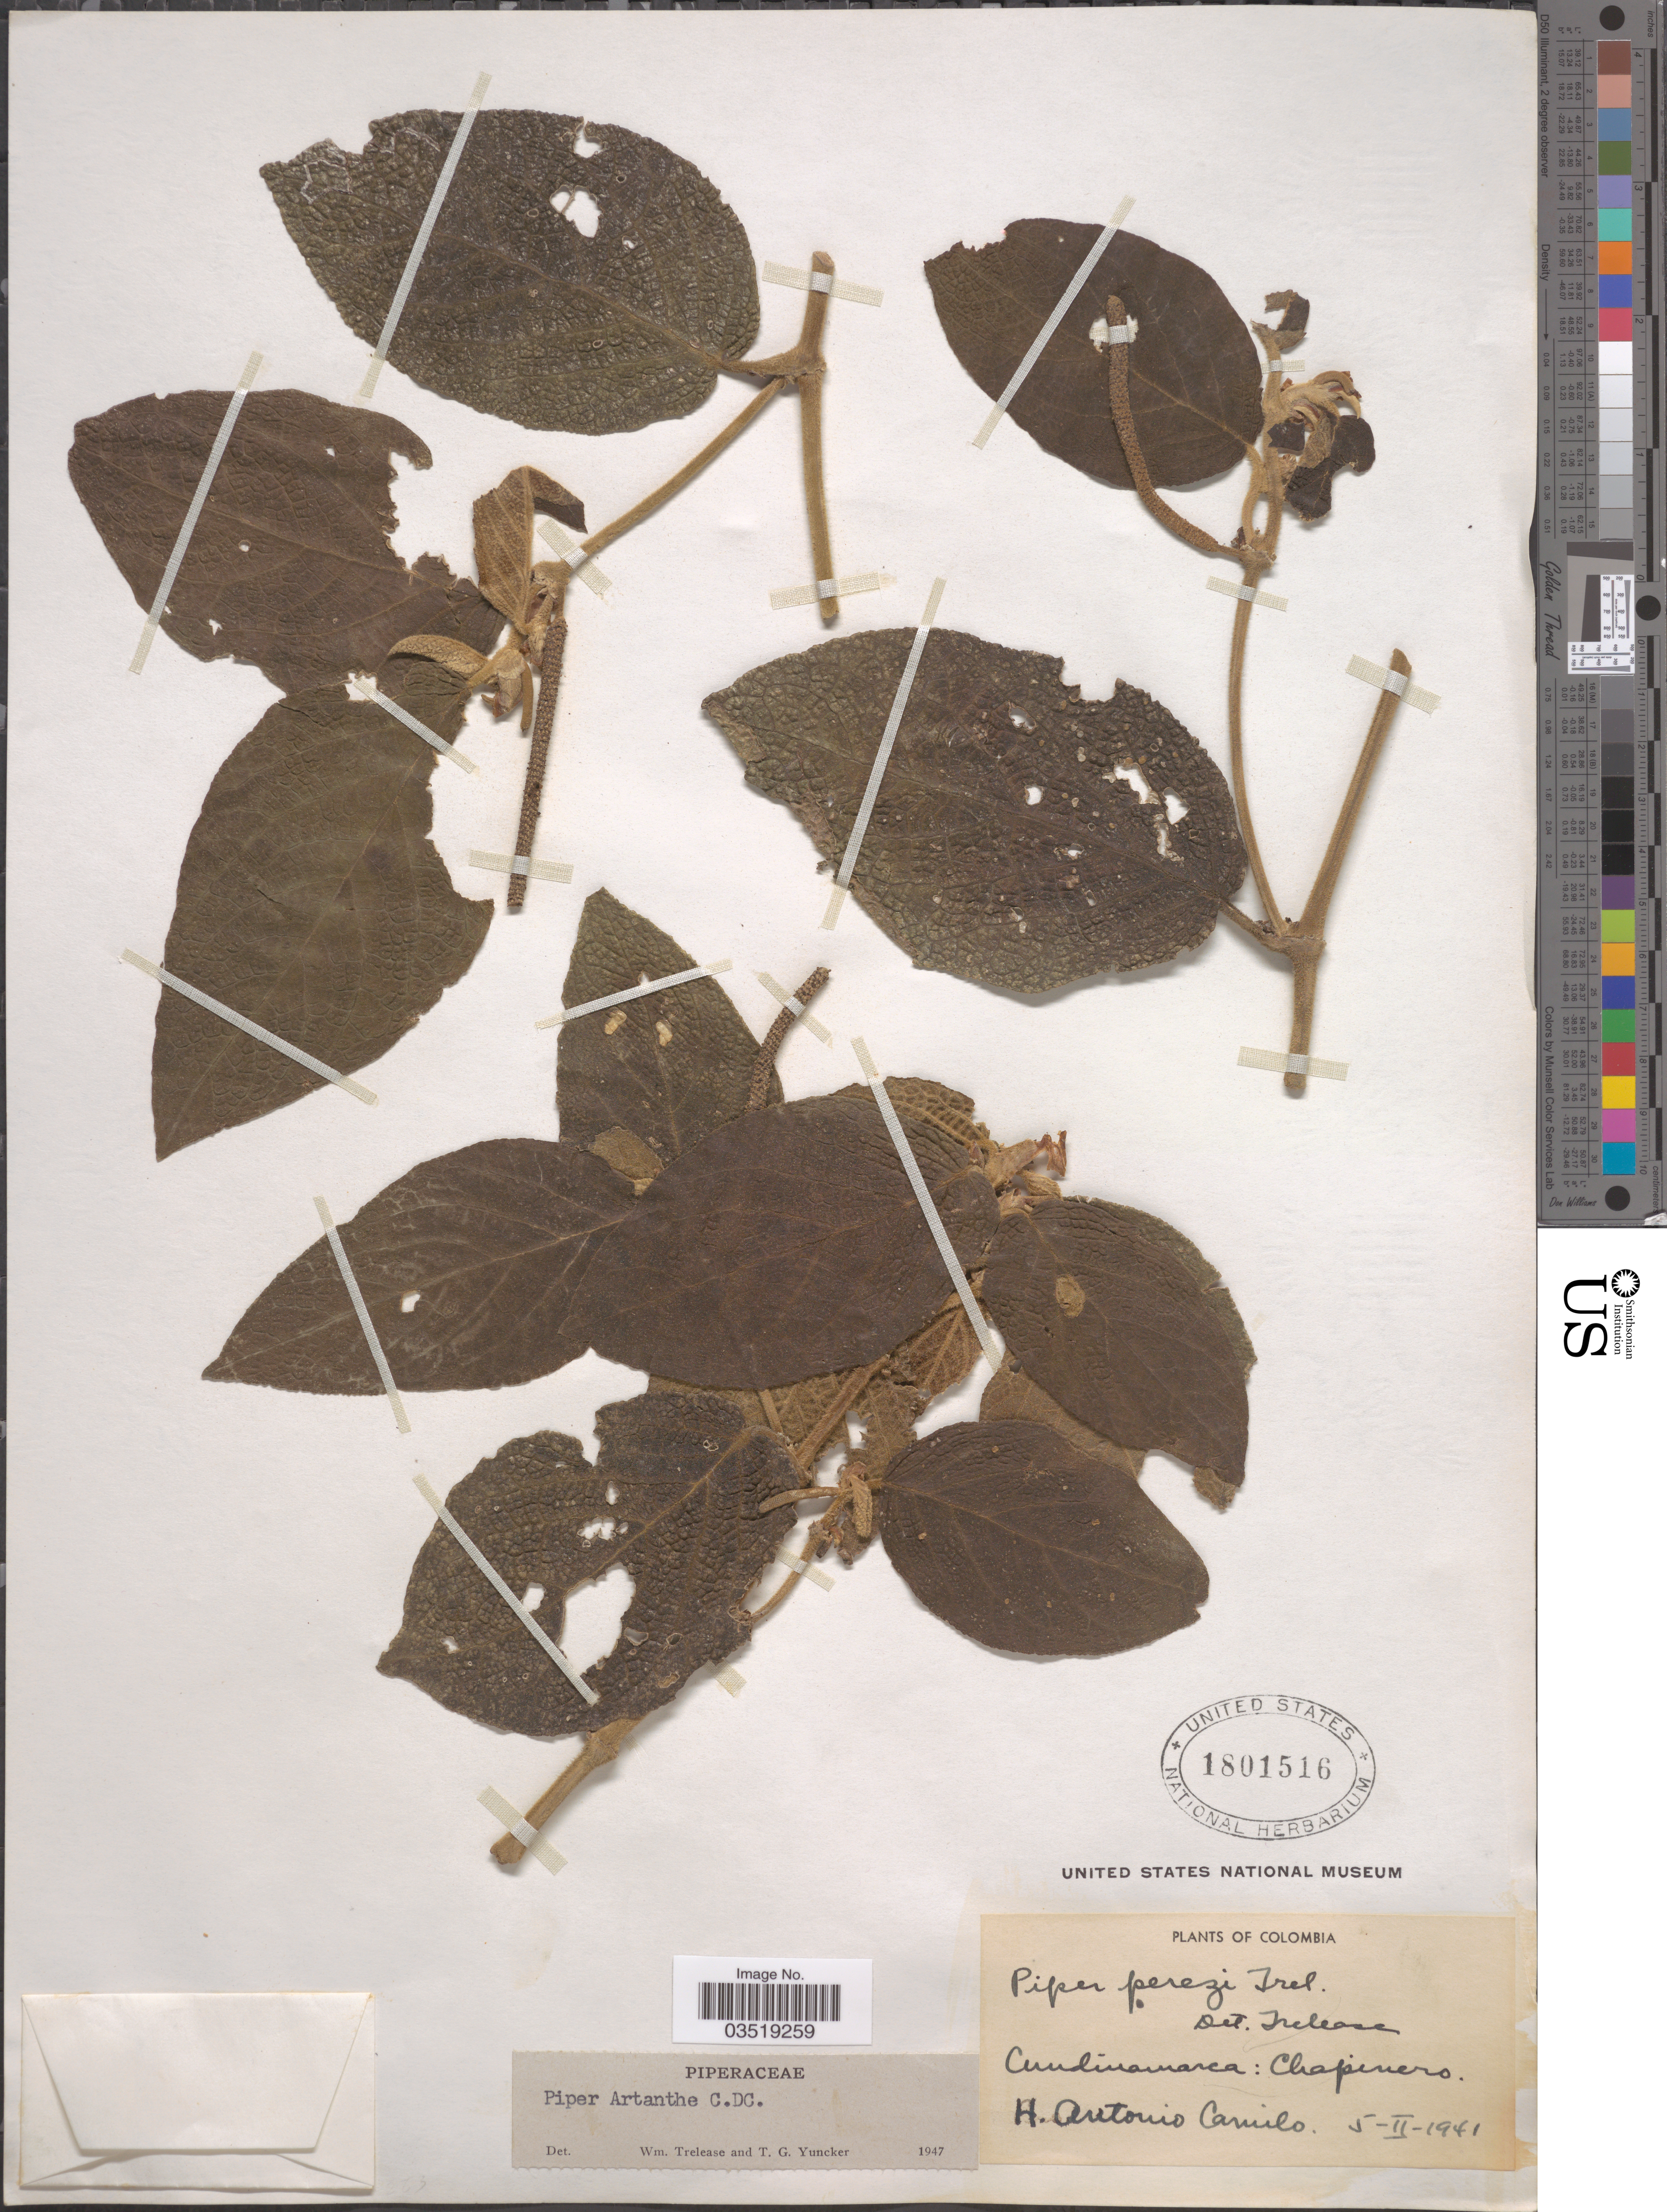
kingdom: Plantae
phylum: Tracheophyta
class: Magnoliopsida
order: Piperales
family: Piperaceae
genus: Piper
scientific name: Piper artanthe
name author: C. DC.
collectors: H. Camilo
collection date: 1941-02-05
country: Colombia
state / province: Cundinamarca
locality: Chapinero.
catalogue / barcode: US 1801516